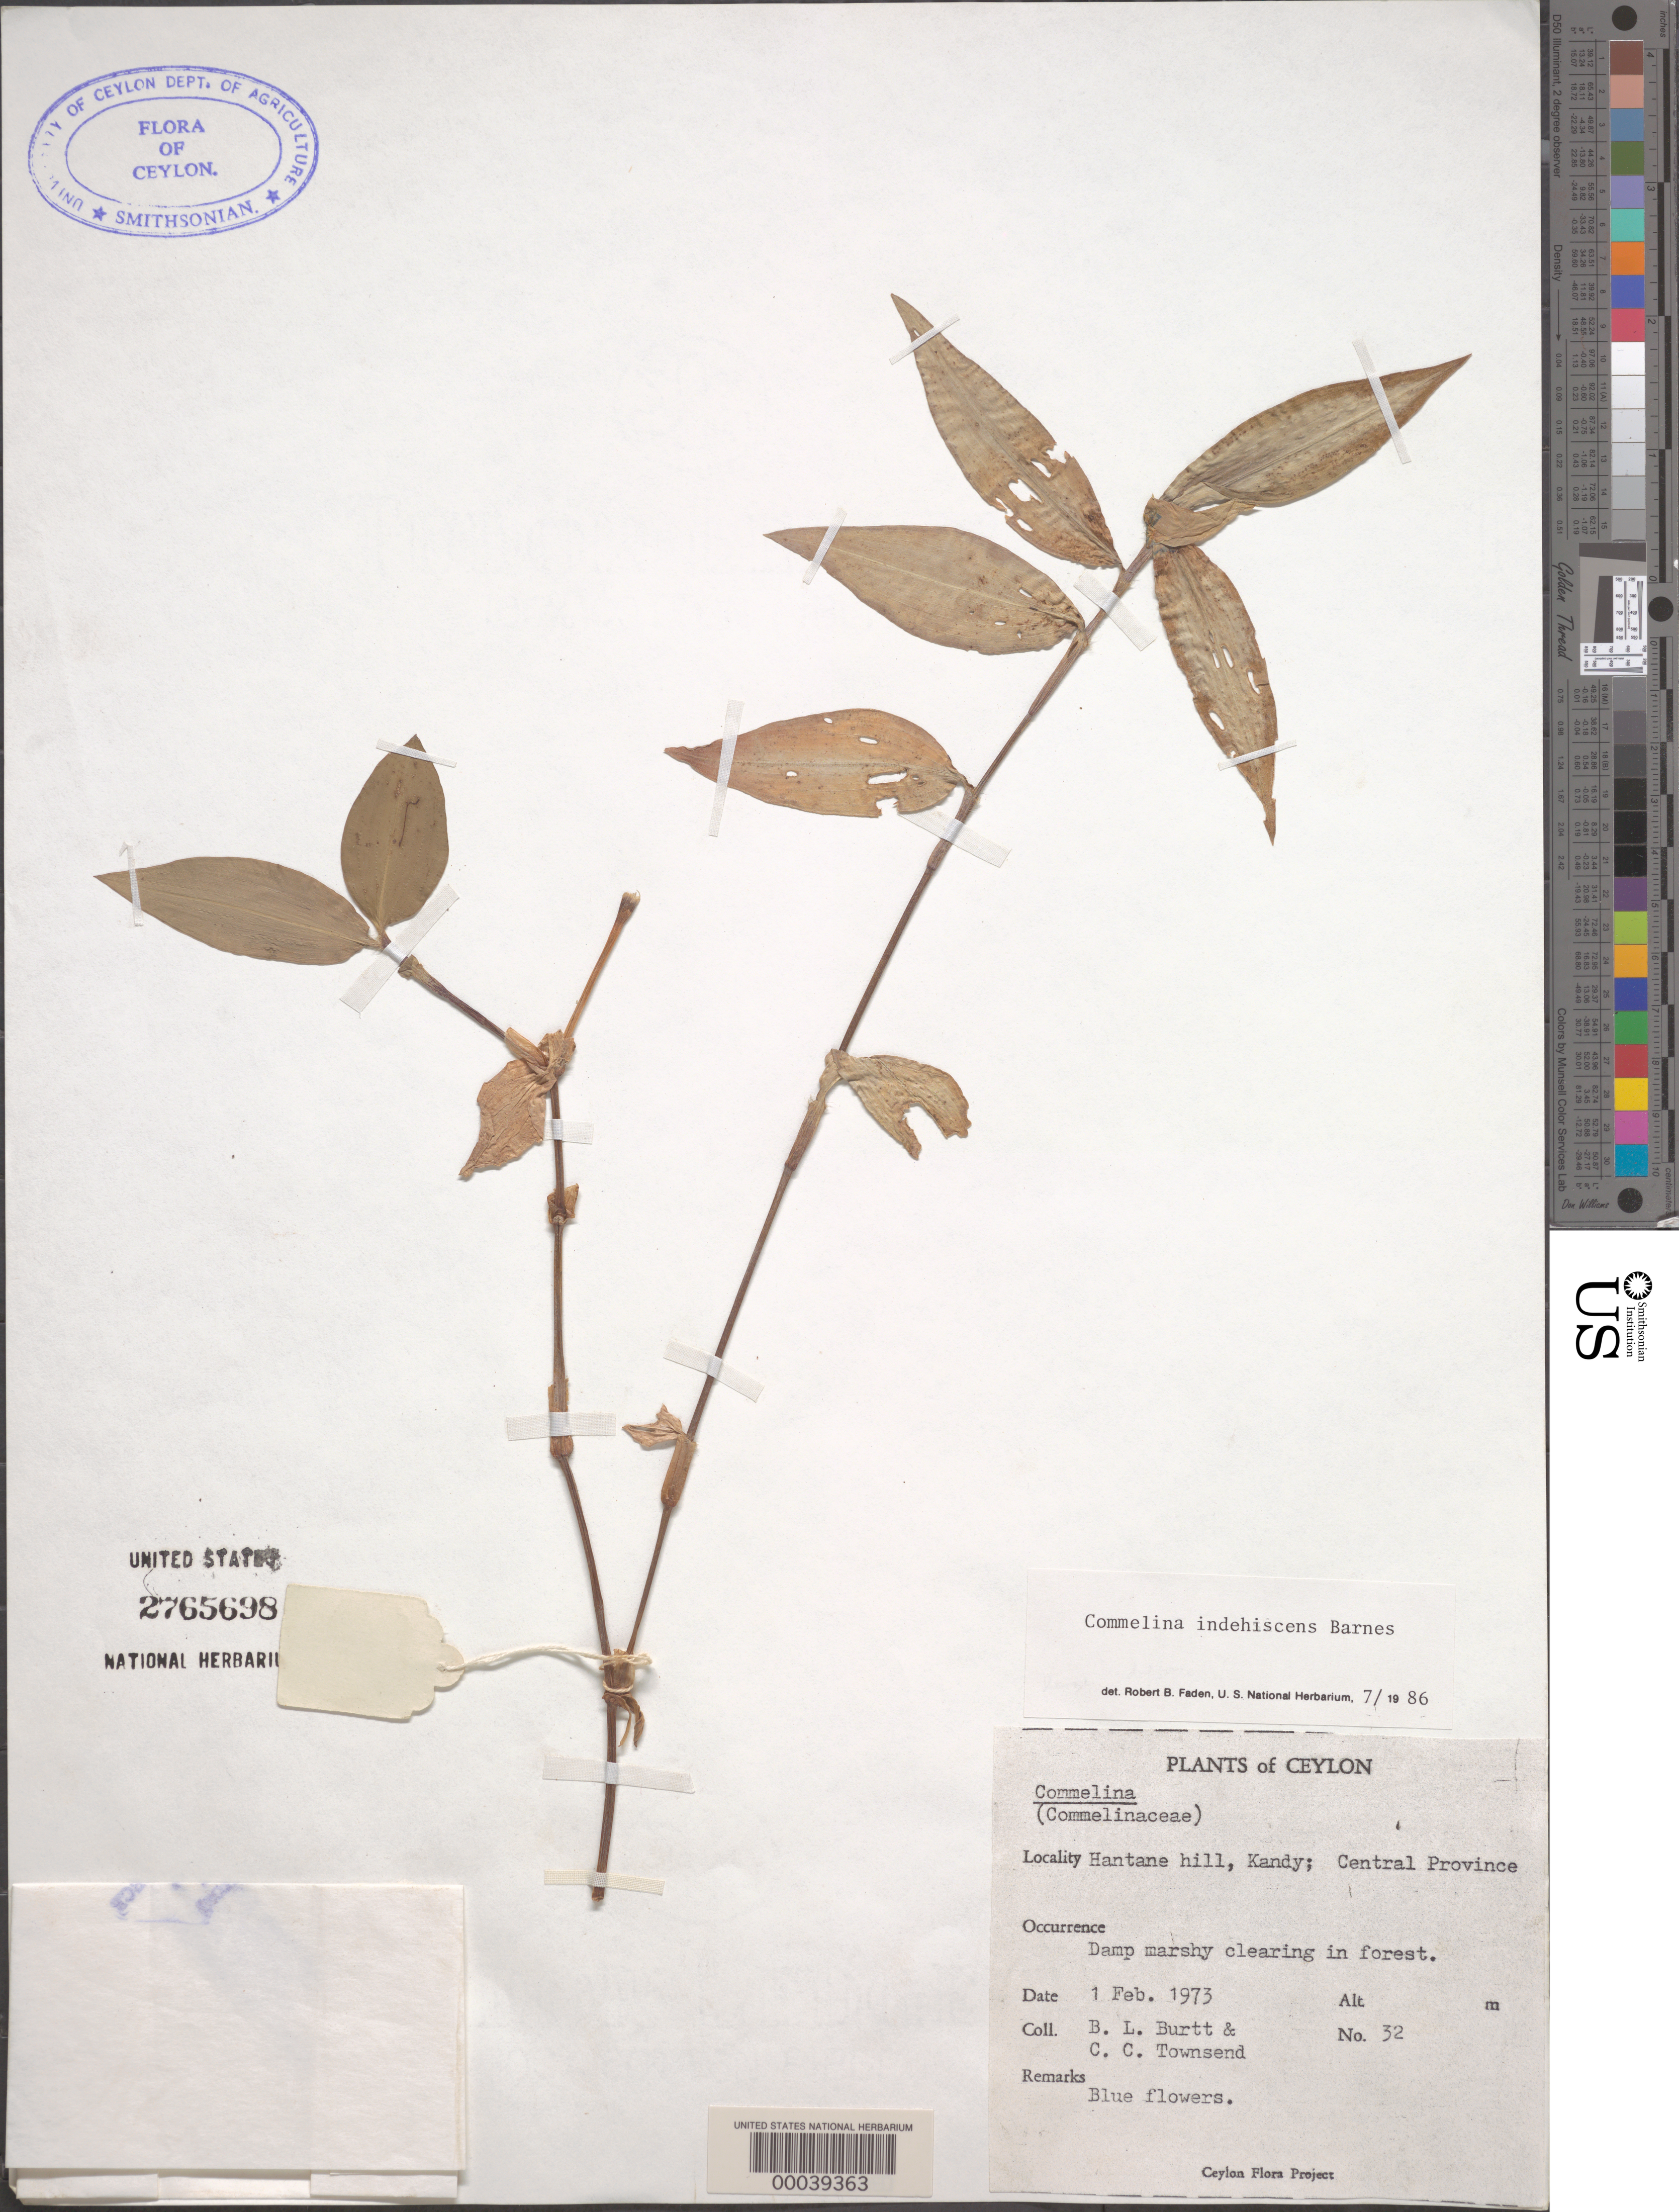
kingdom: Plantae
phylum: Tracheophyta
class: Liliopsida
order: Commelinales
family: Commelinaceae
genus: Commelina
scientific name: Commelina indehiscens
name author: E. Barnes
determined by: Faden, Robert B., (US), Smithsonian Institution - National Museum of Natural History (UNITED STATES)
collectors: B. L. Burtt & C. C. Townsend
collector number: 32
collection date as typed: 01 Feb 1973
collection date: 1973-02-01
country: Sri Lanka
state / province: Central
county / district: Kandy Dist.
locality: Hantane hill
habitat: Damp, marshy forest clearing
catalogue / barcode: US 2765698